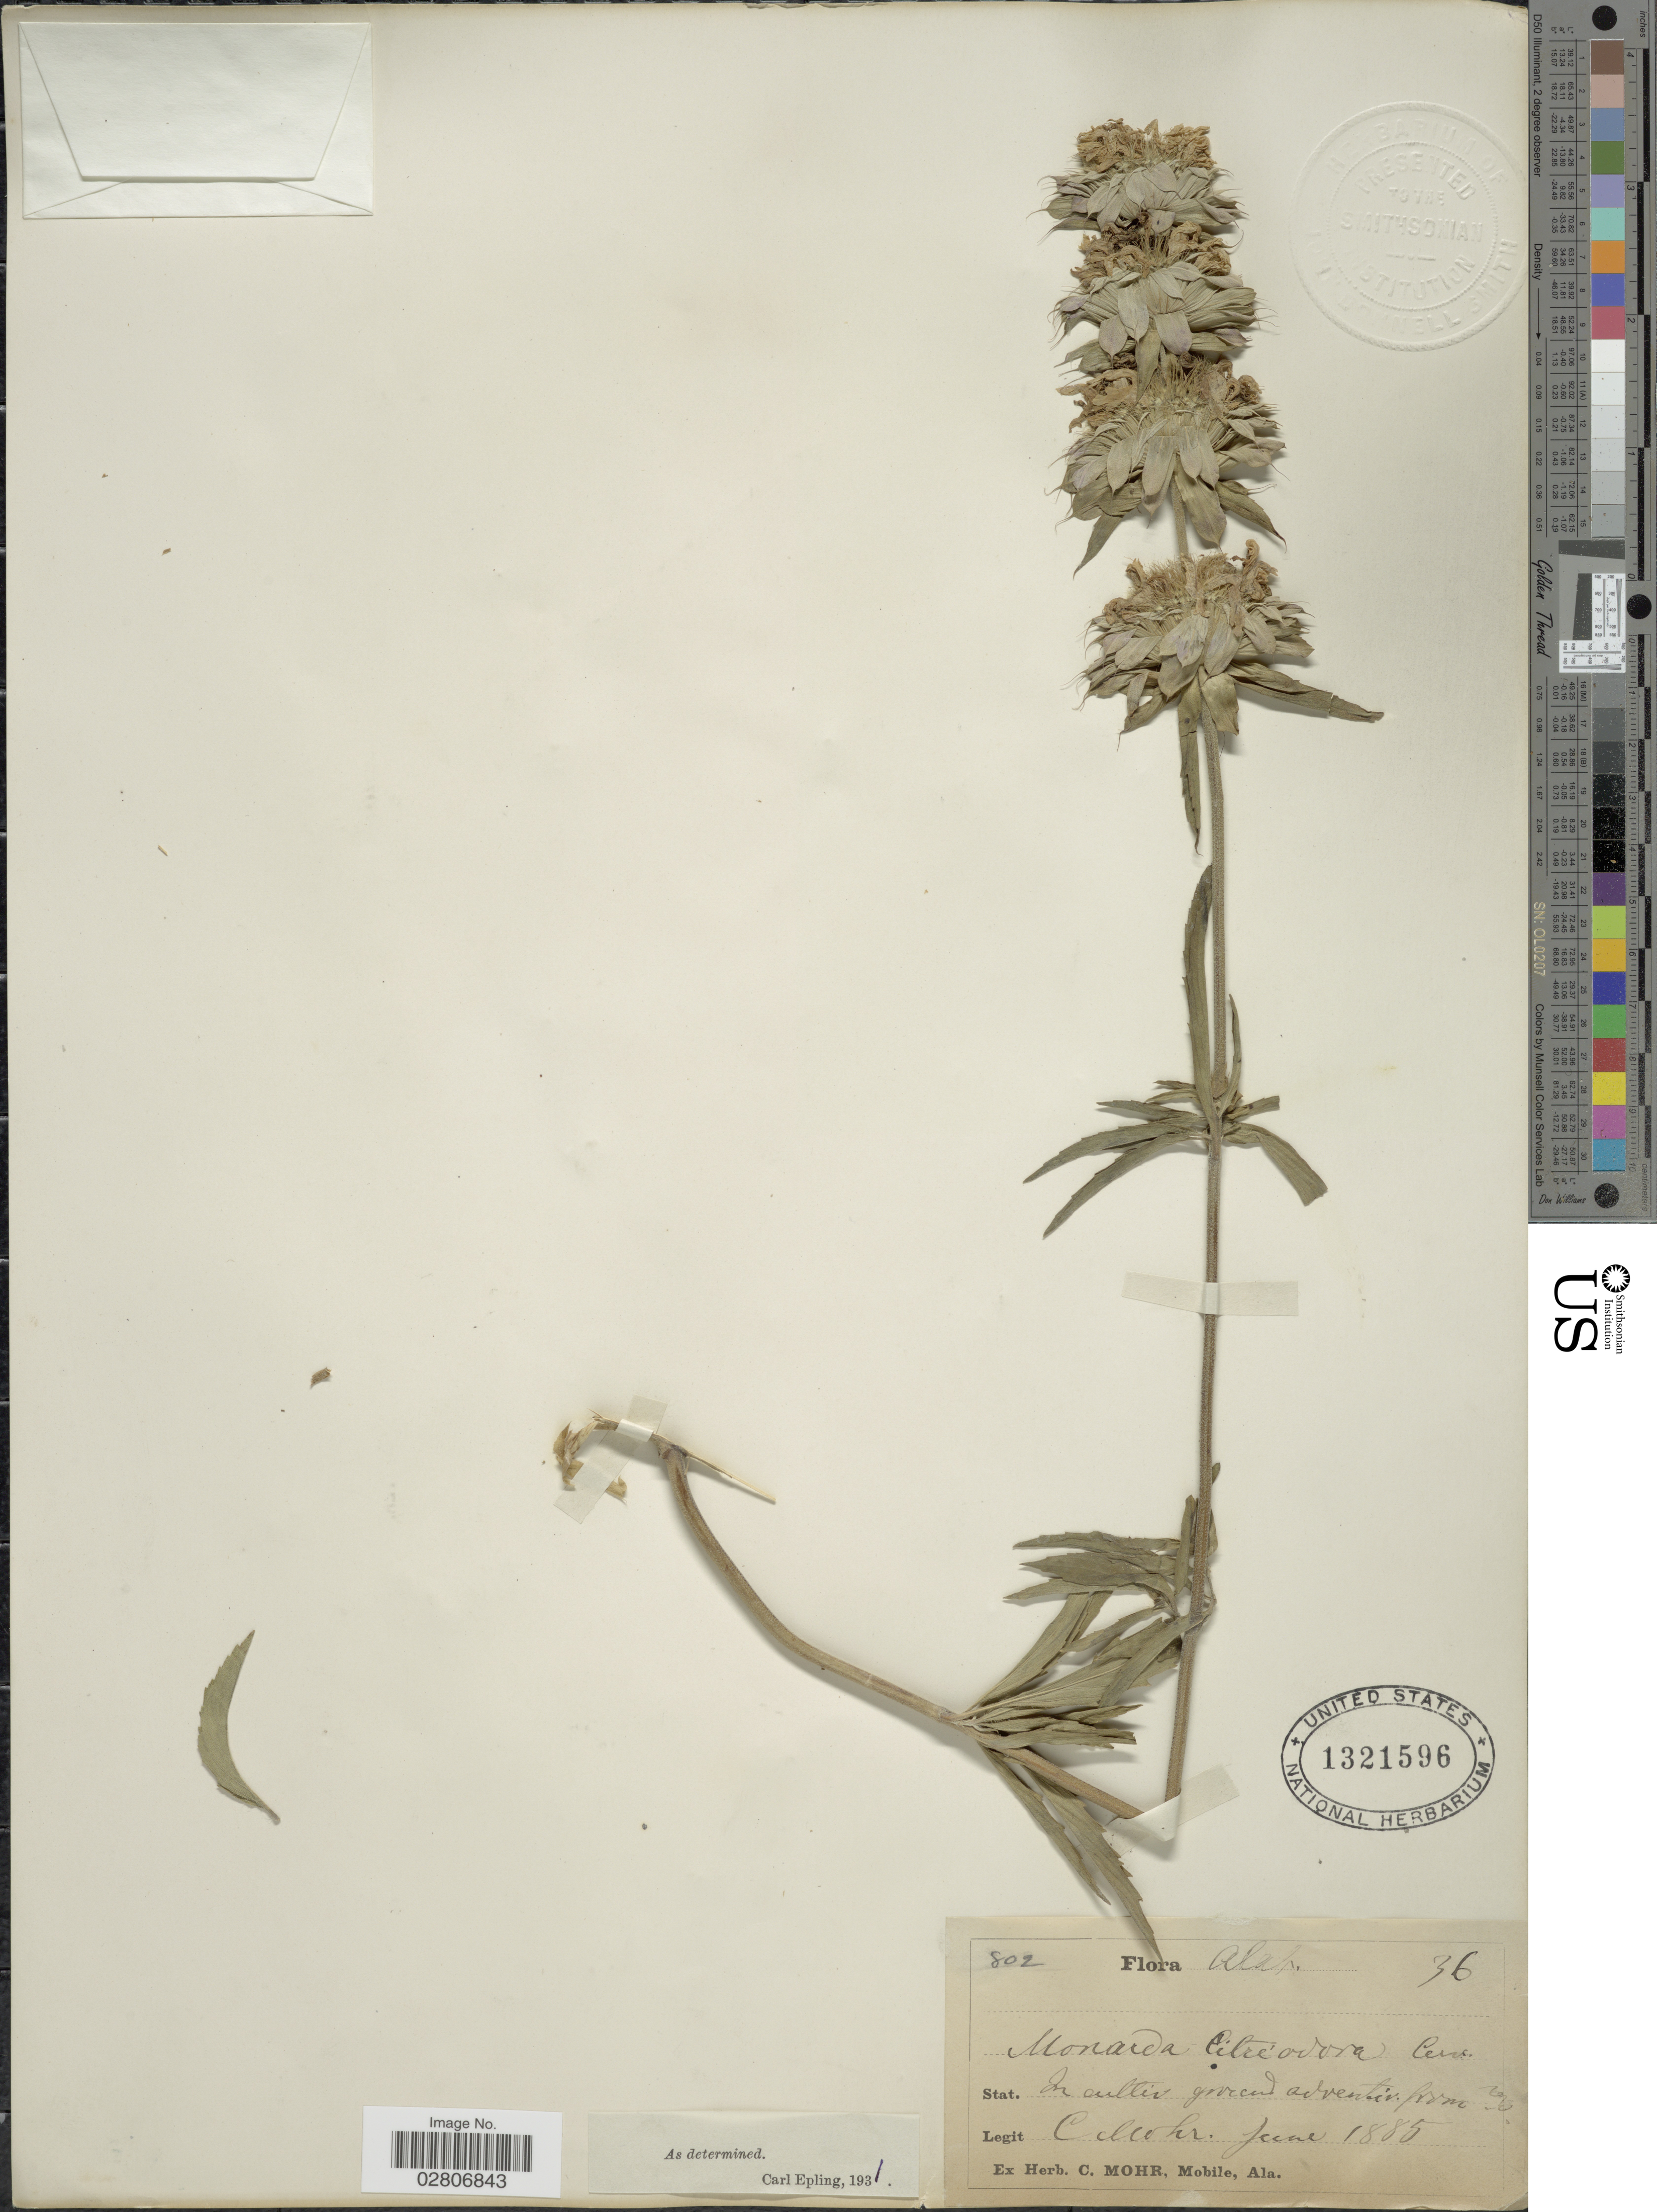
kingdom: Plantae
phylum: Tracheophyta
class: Magnoliopsida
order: Lamiales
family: Lamiaceae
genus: Monarda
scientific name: Monarda citriodora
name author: Cerv. ex Lag.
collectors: C. T. Mohr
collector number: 802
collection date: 1885-06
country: United States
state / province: Alabama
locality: In cultiv ground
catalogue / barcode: US 1321596